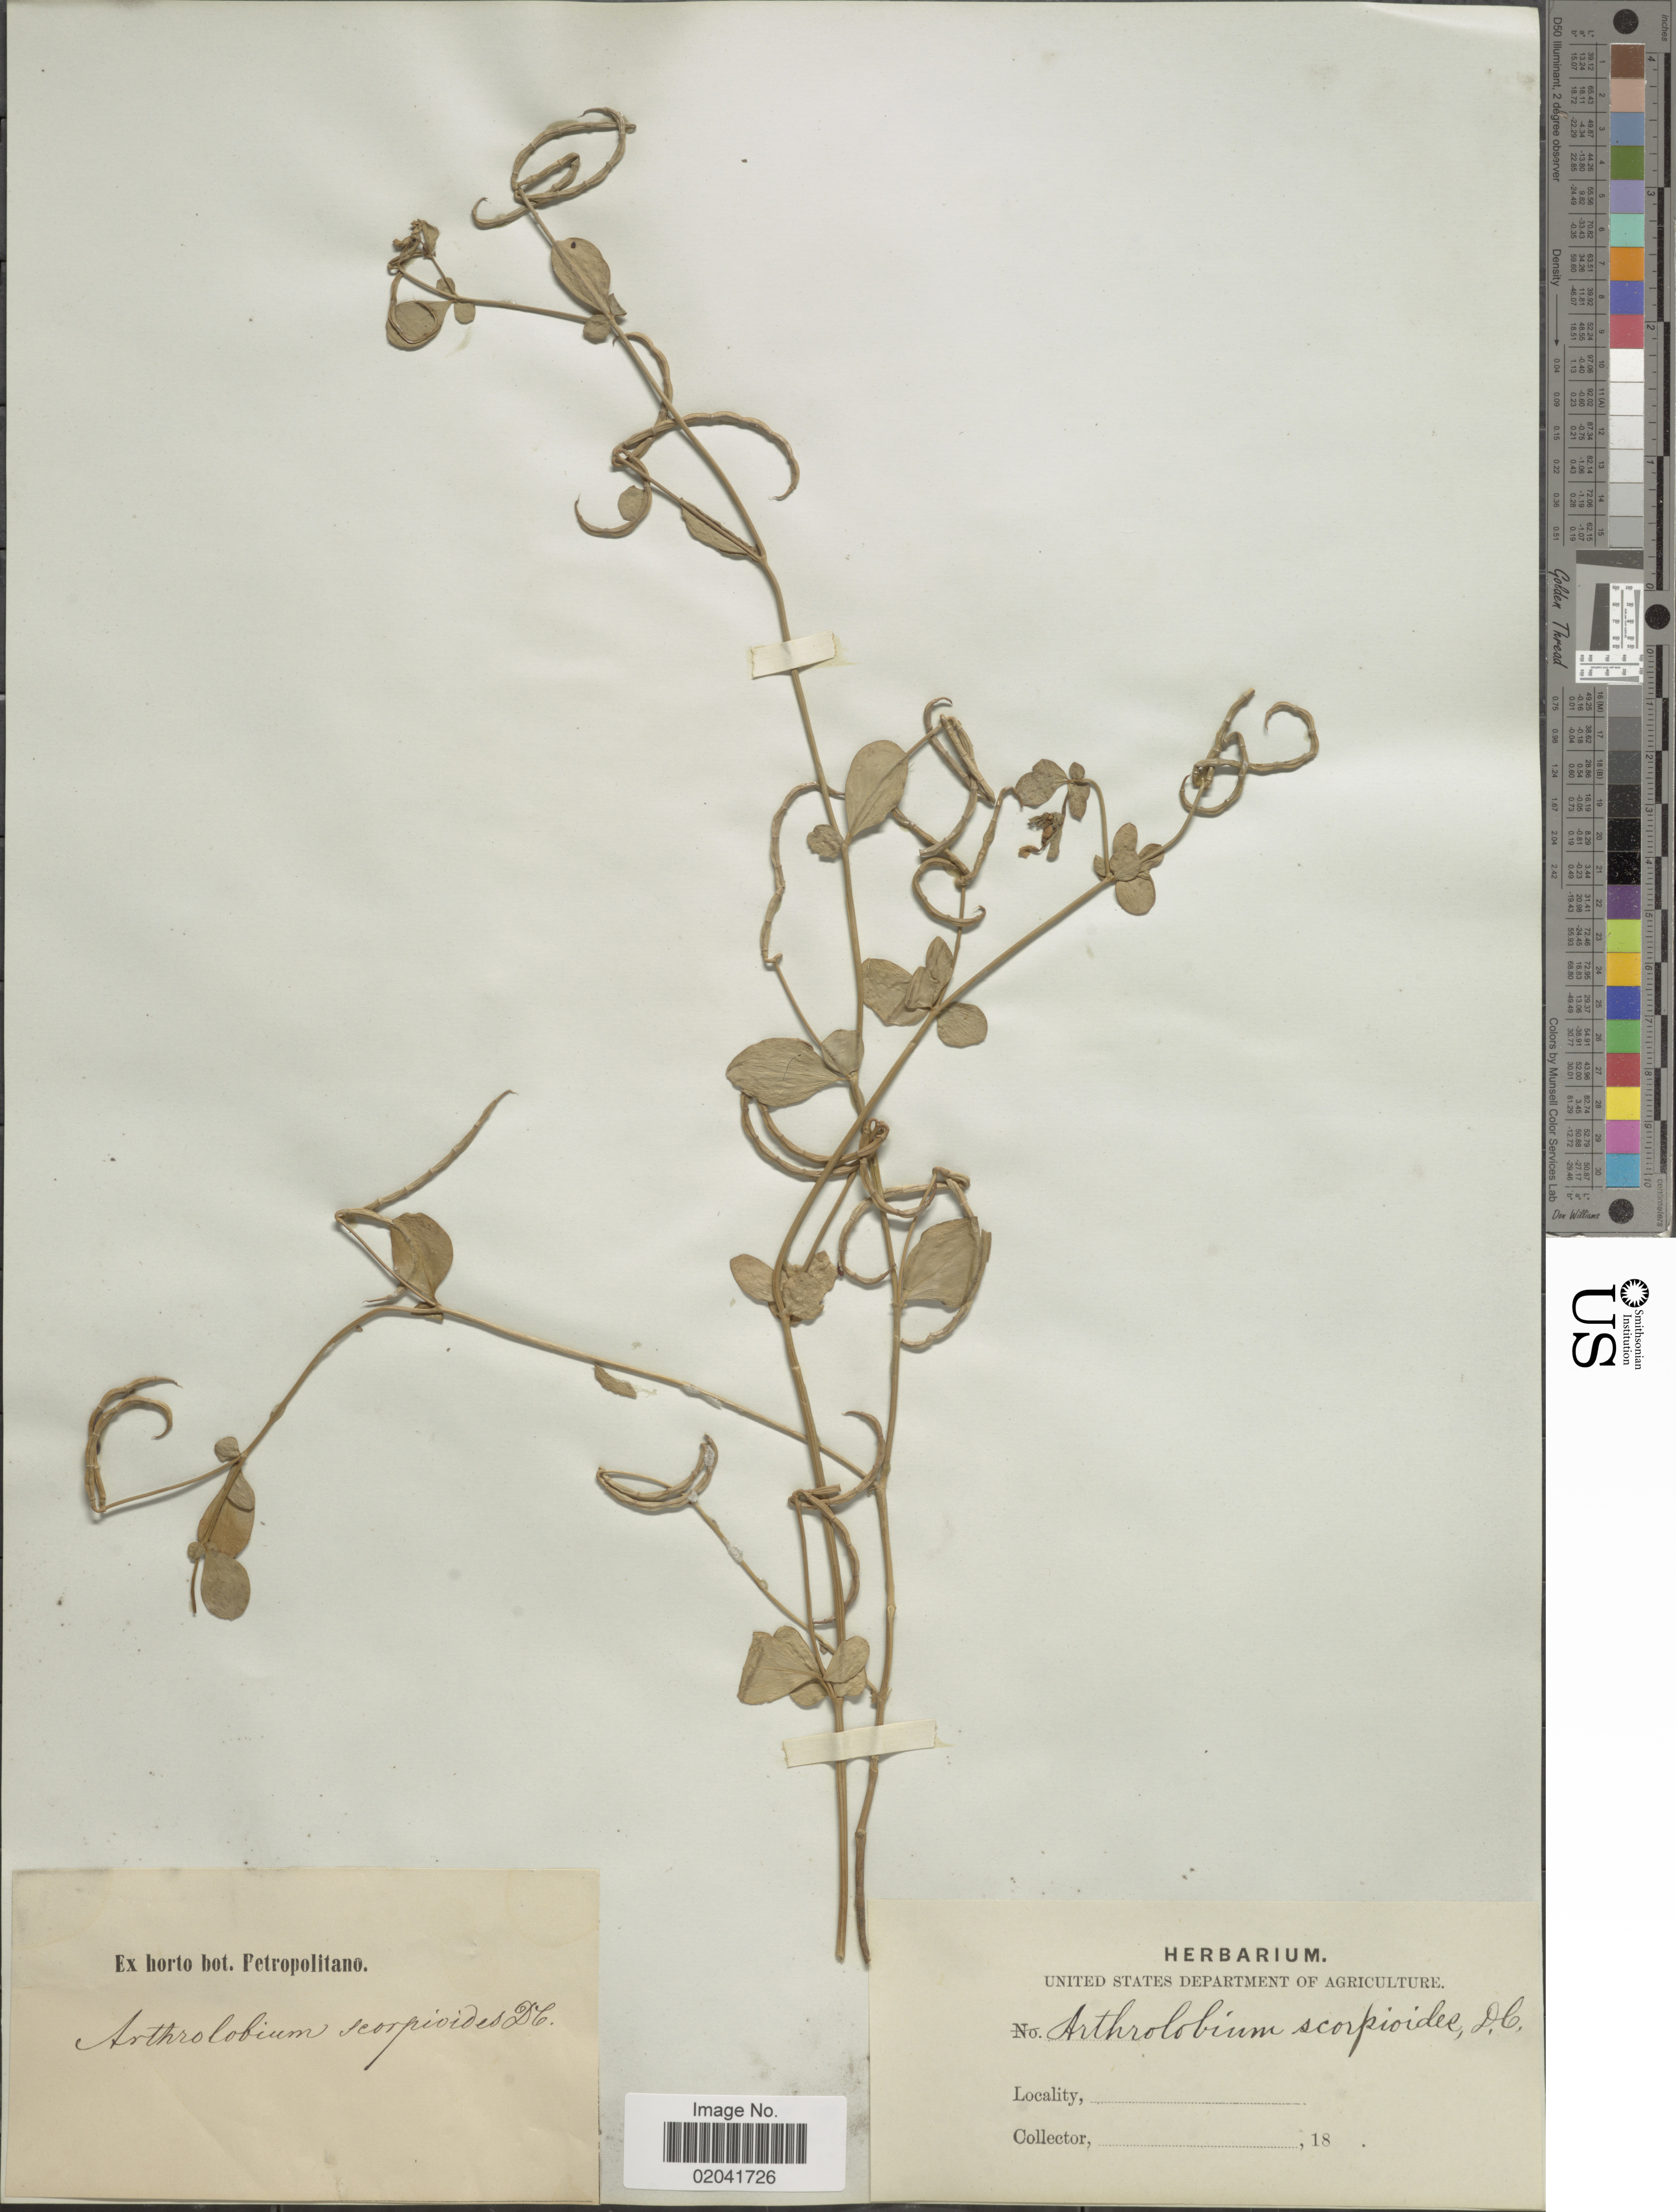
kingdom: Plantae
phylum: Tracheophyta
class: Magnoliopsida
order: Fabales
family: Fabaceae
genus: Ornithopus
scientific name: Ornithopus scorpioides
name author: L.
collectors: ex Horto Bot. Petropolitano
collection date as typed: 18